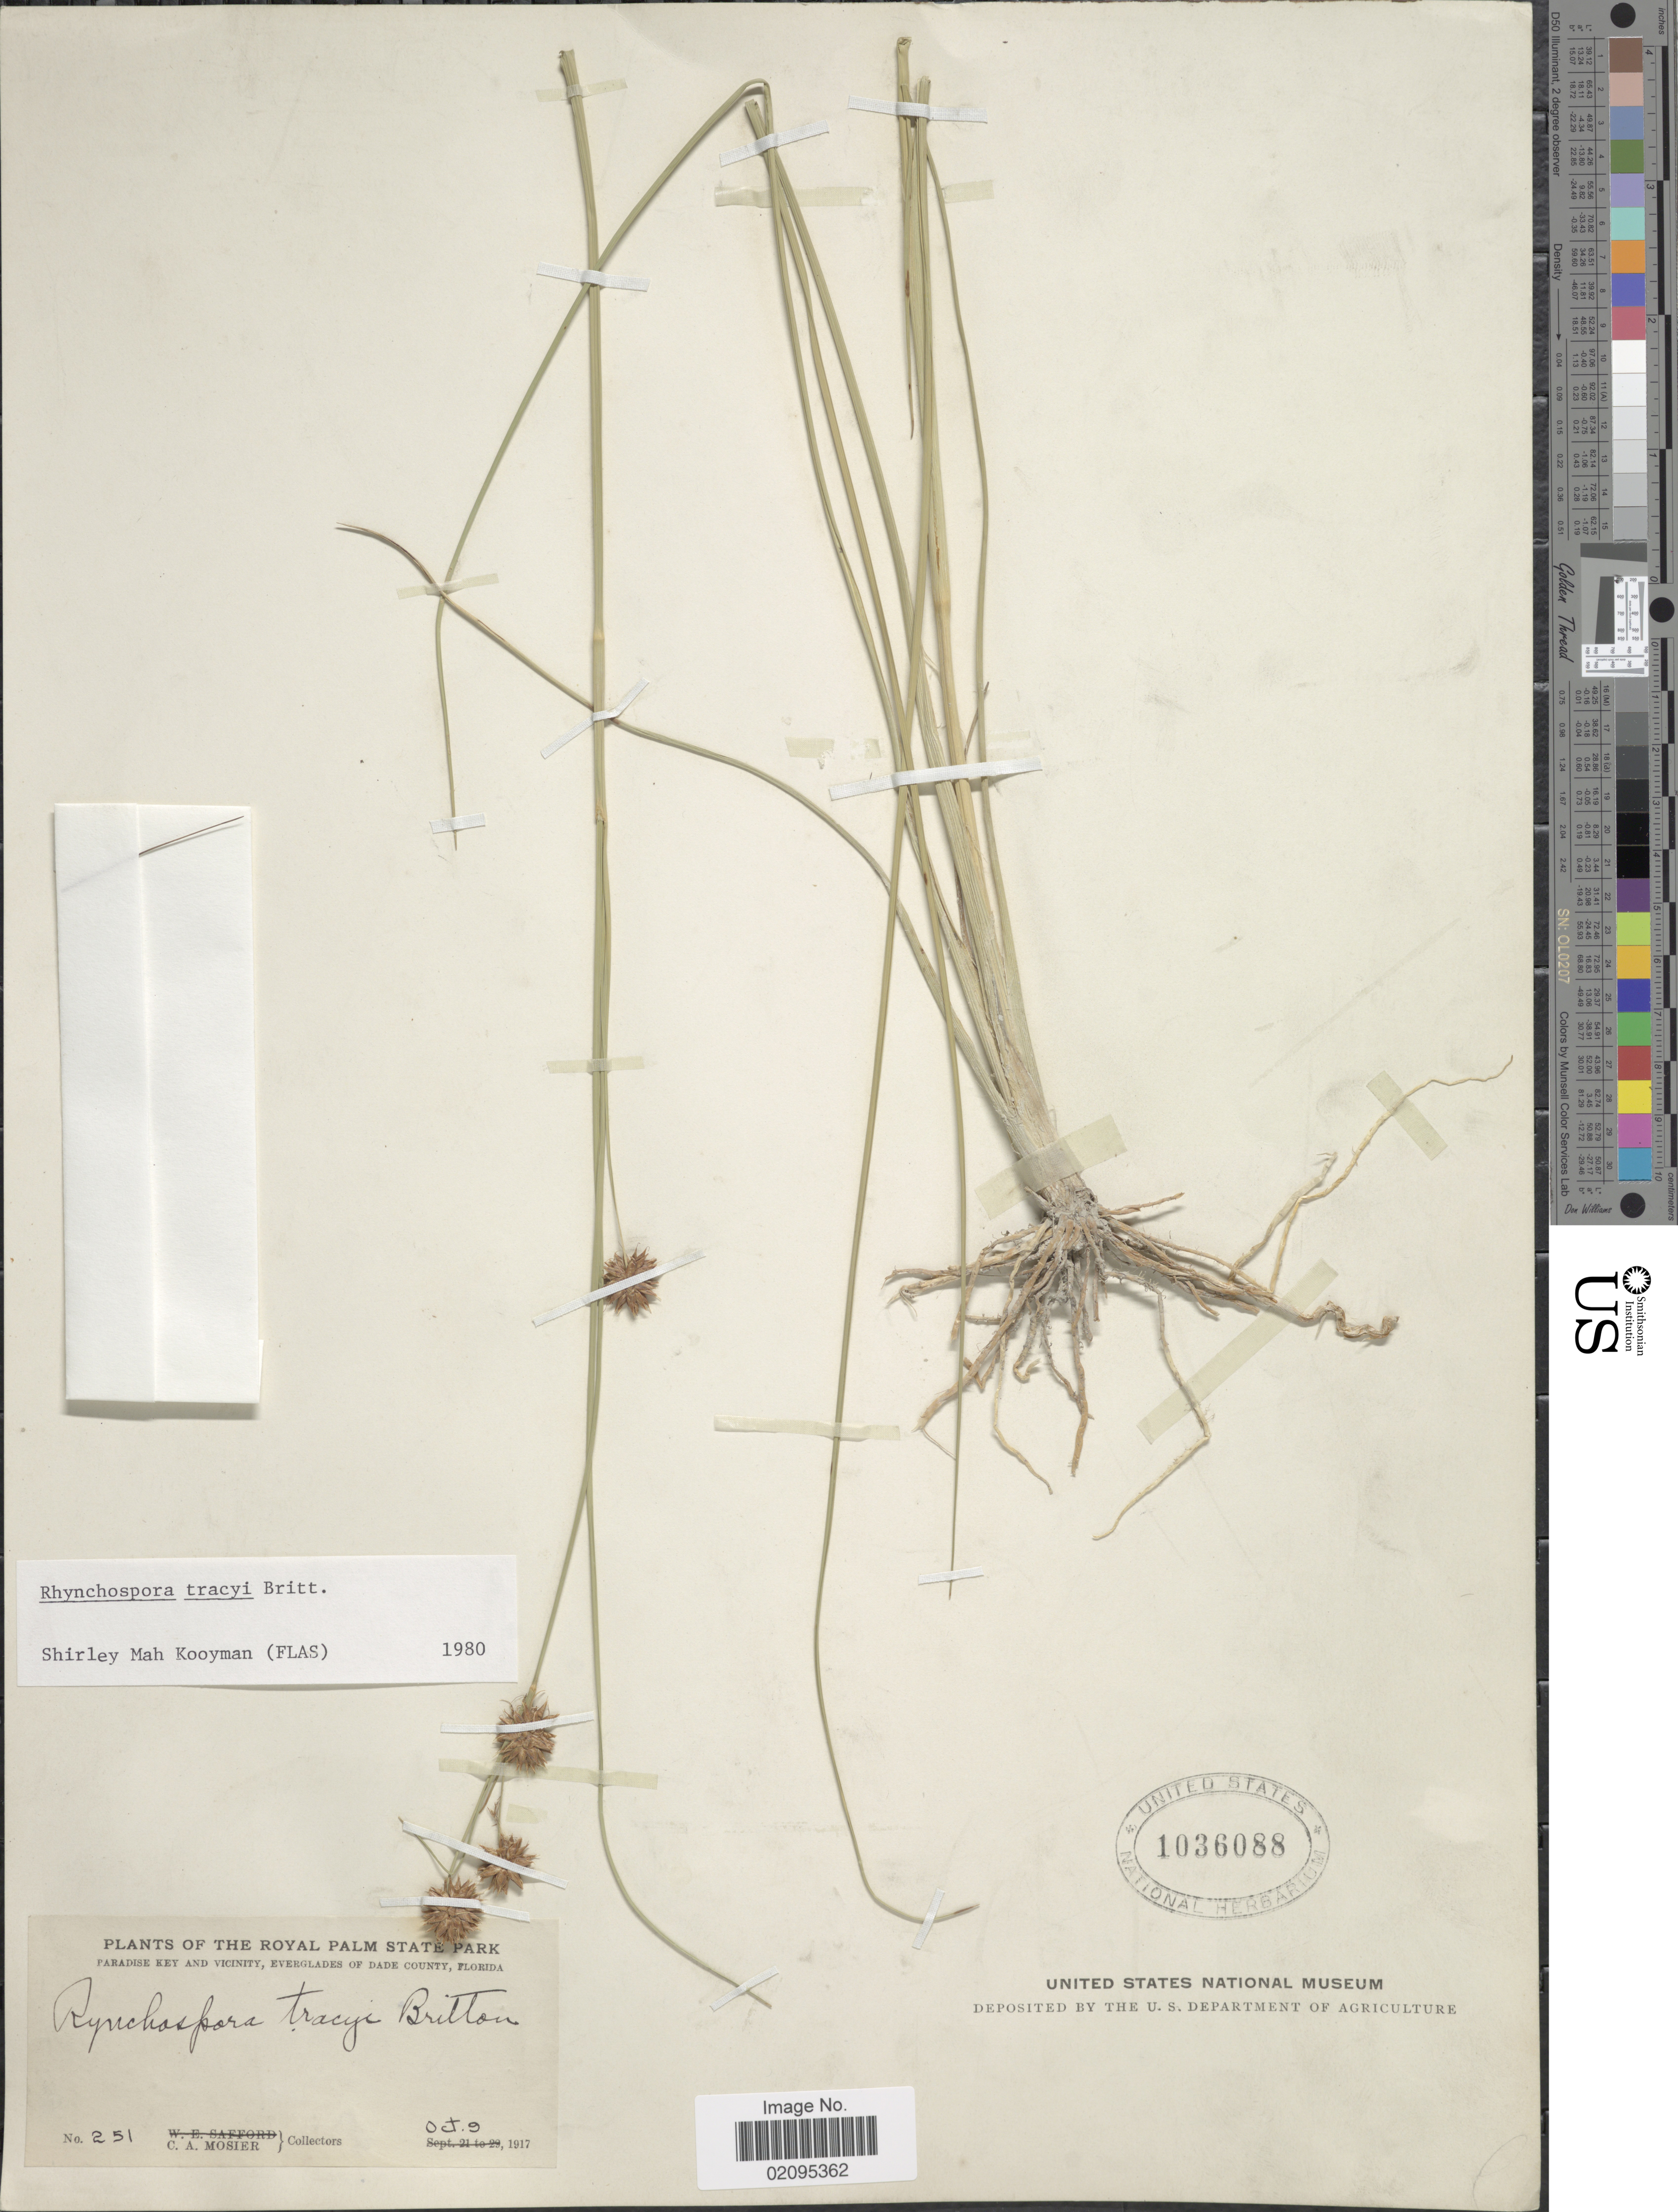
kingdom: Plantae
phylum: Tracheophyta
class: Liliopsida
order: Poales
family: Cyperaceae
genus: Rhynchospora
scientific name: Rhynchospora tracyi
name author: Britton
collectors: C. A. Mosier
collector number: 251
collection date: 1917-10-09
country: United States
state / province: Florida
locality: The Royal Palm State Park, Paradise Key and vicinity, Everglades of Dade County.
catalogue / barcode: US 1036088